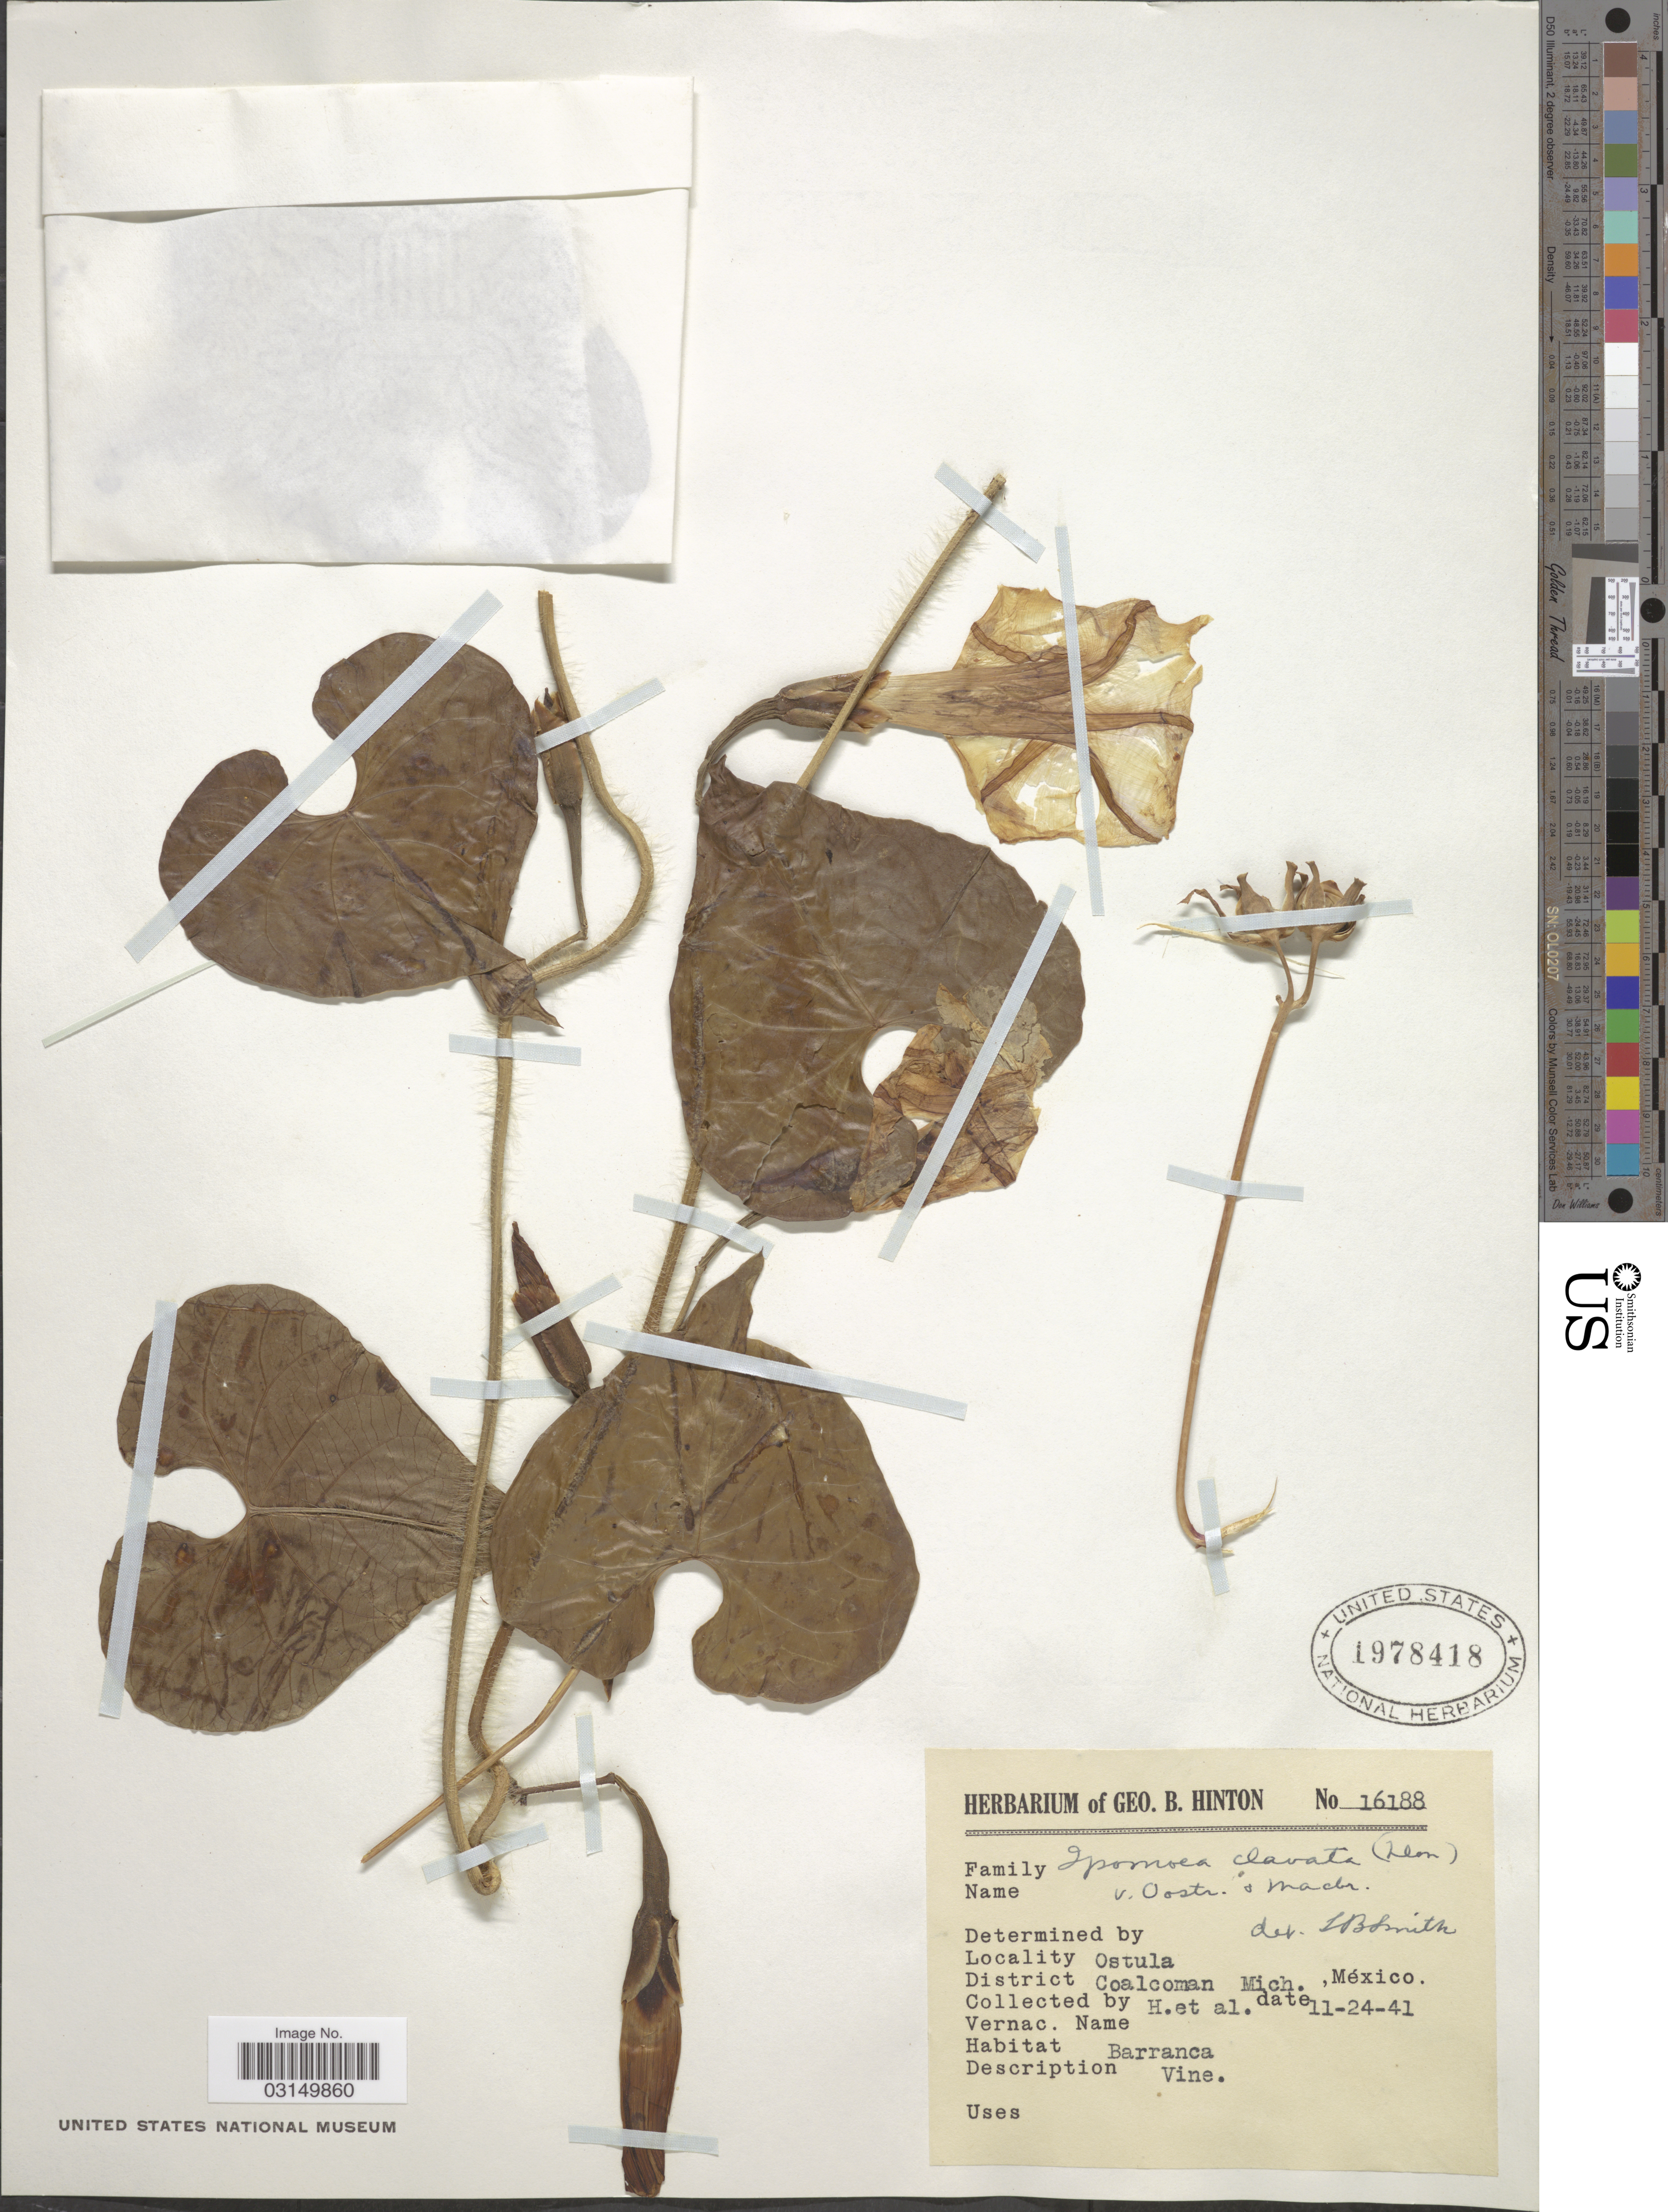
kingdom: Plantae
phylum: Tracheophyta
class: Magnoliopsida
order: Solanales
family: Convolvulaceae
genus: Ipomoea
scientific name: Ipomoea clavata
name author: (G. Don) J.F. Macbr.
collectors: G. B. Hinton & et al.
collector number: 16188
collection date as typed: Transcribed d/m/y: 24/11/41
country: Mexico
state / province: Michoacán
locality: Ostula, District Coalcoman Mich., México.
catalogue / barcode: US 1978418